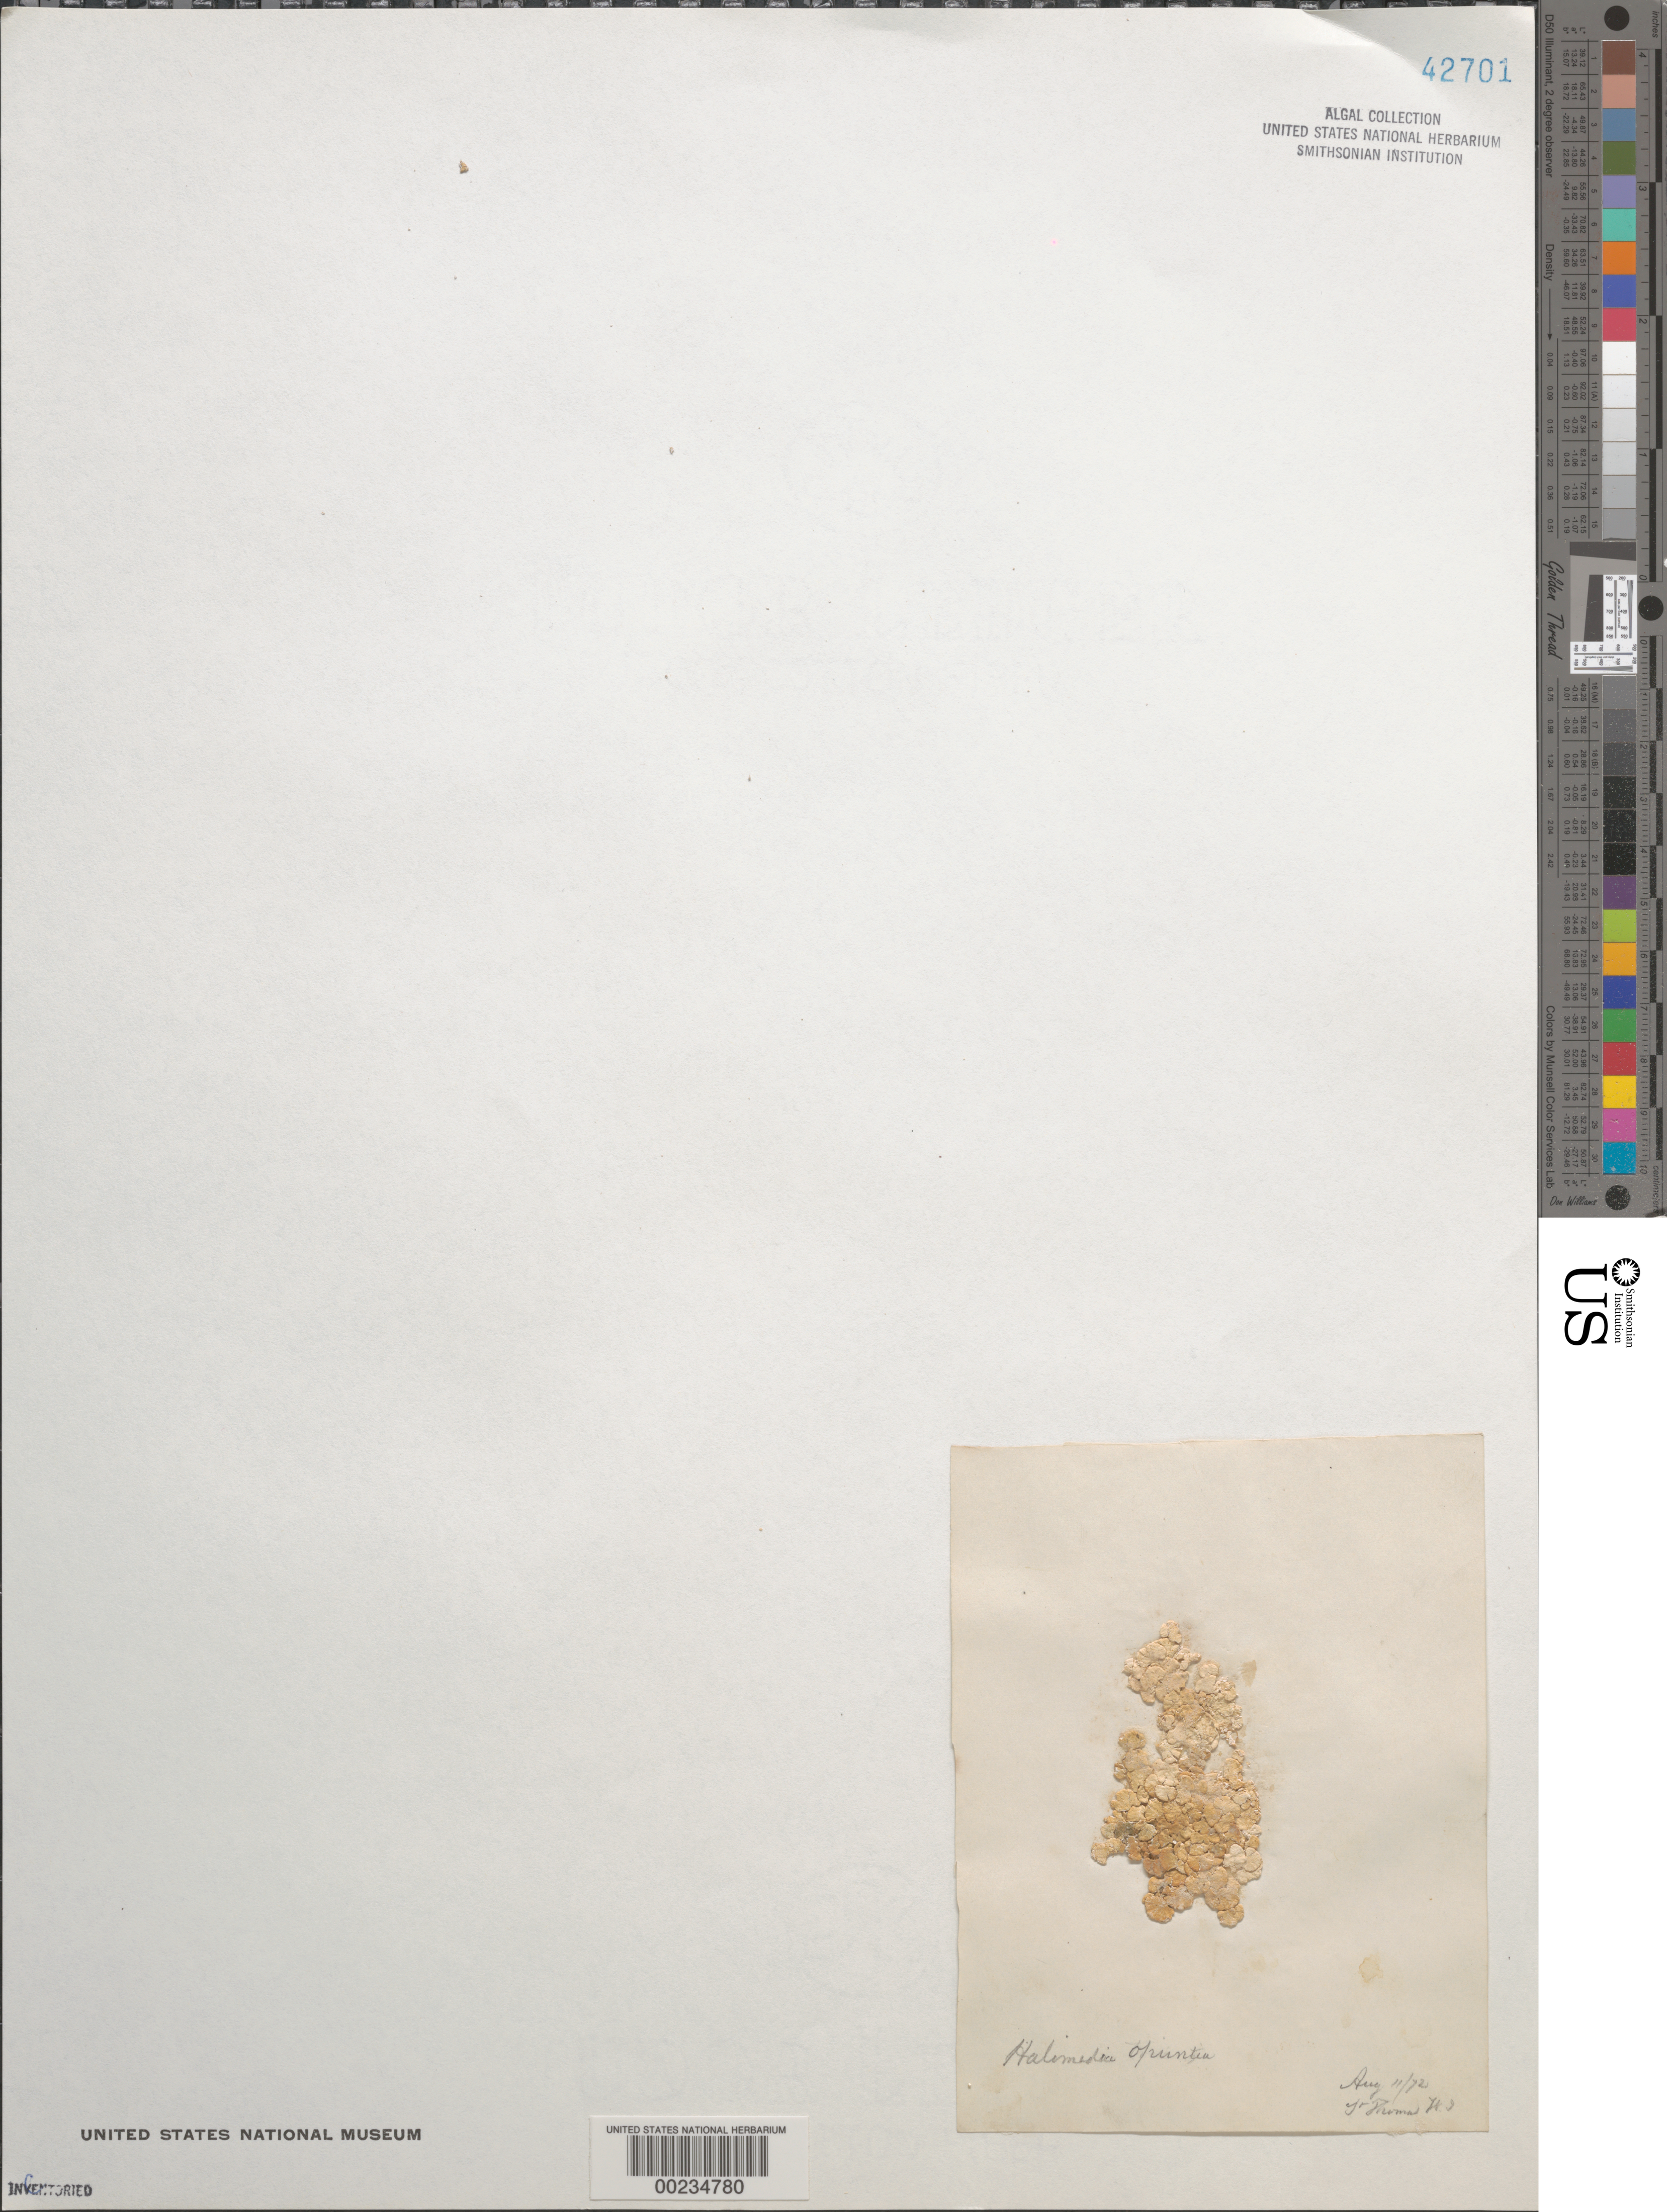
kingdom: Plantae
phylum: Chlorophyta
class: Ulvophyceae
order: Bryopsidales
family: Halimedaceae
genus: Halimeda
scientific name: Halimeda opuntia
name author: (L.) J.V.Lamouroux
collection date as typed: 11 Aug 1872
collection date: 1872-08-11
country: U.S. Virgin Islands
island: St. Thomas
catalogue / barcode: US 42701